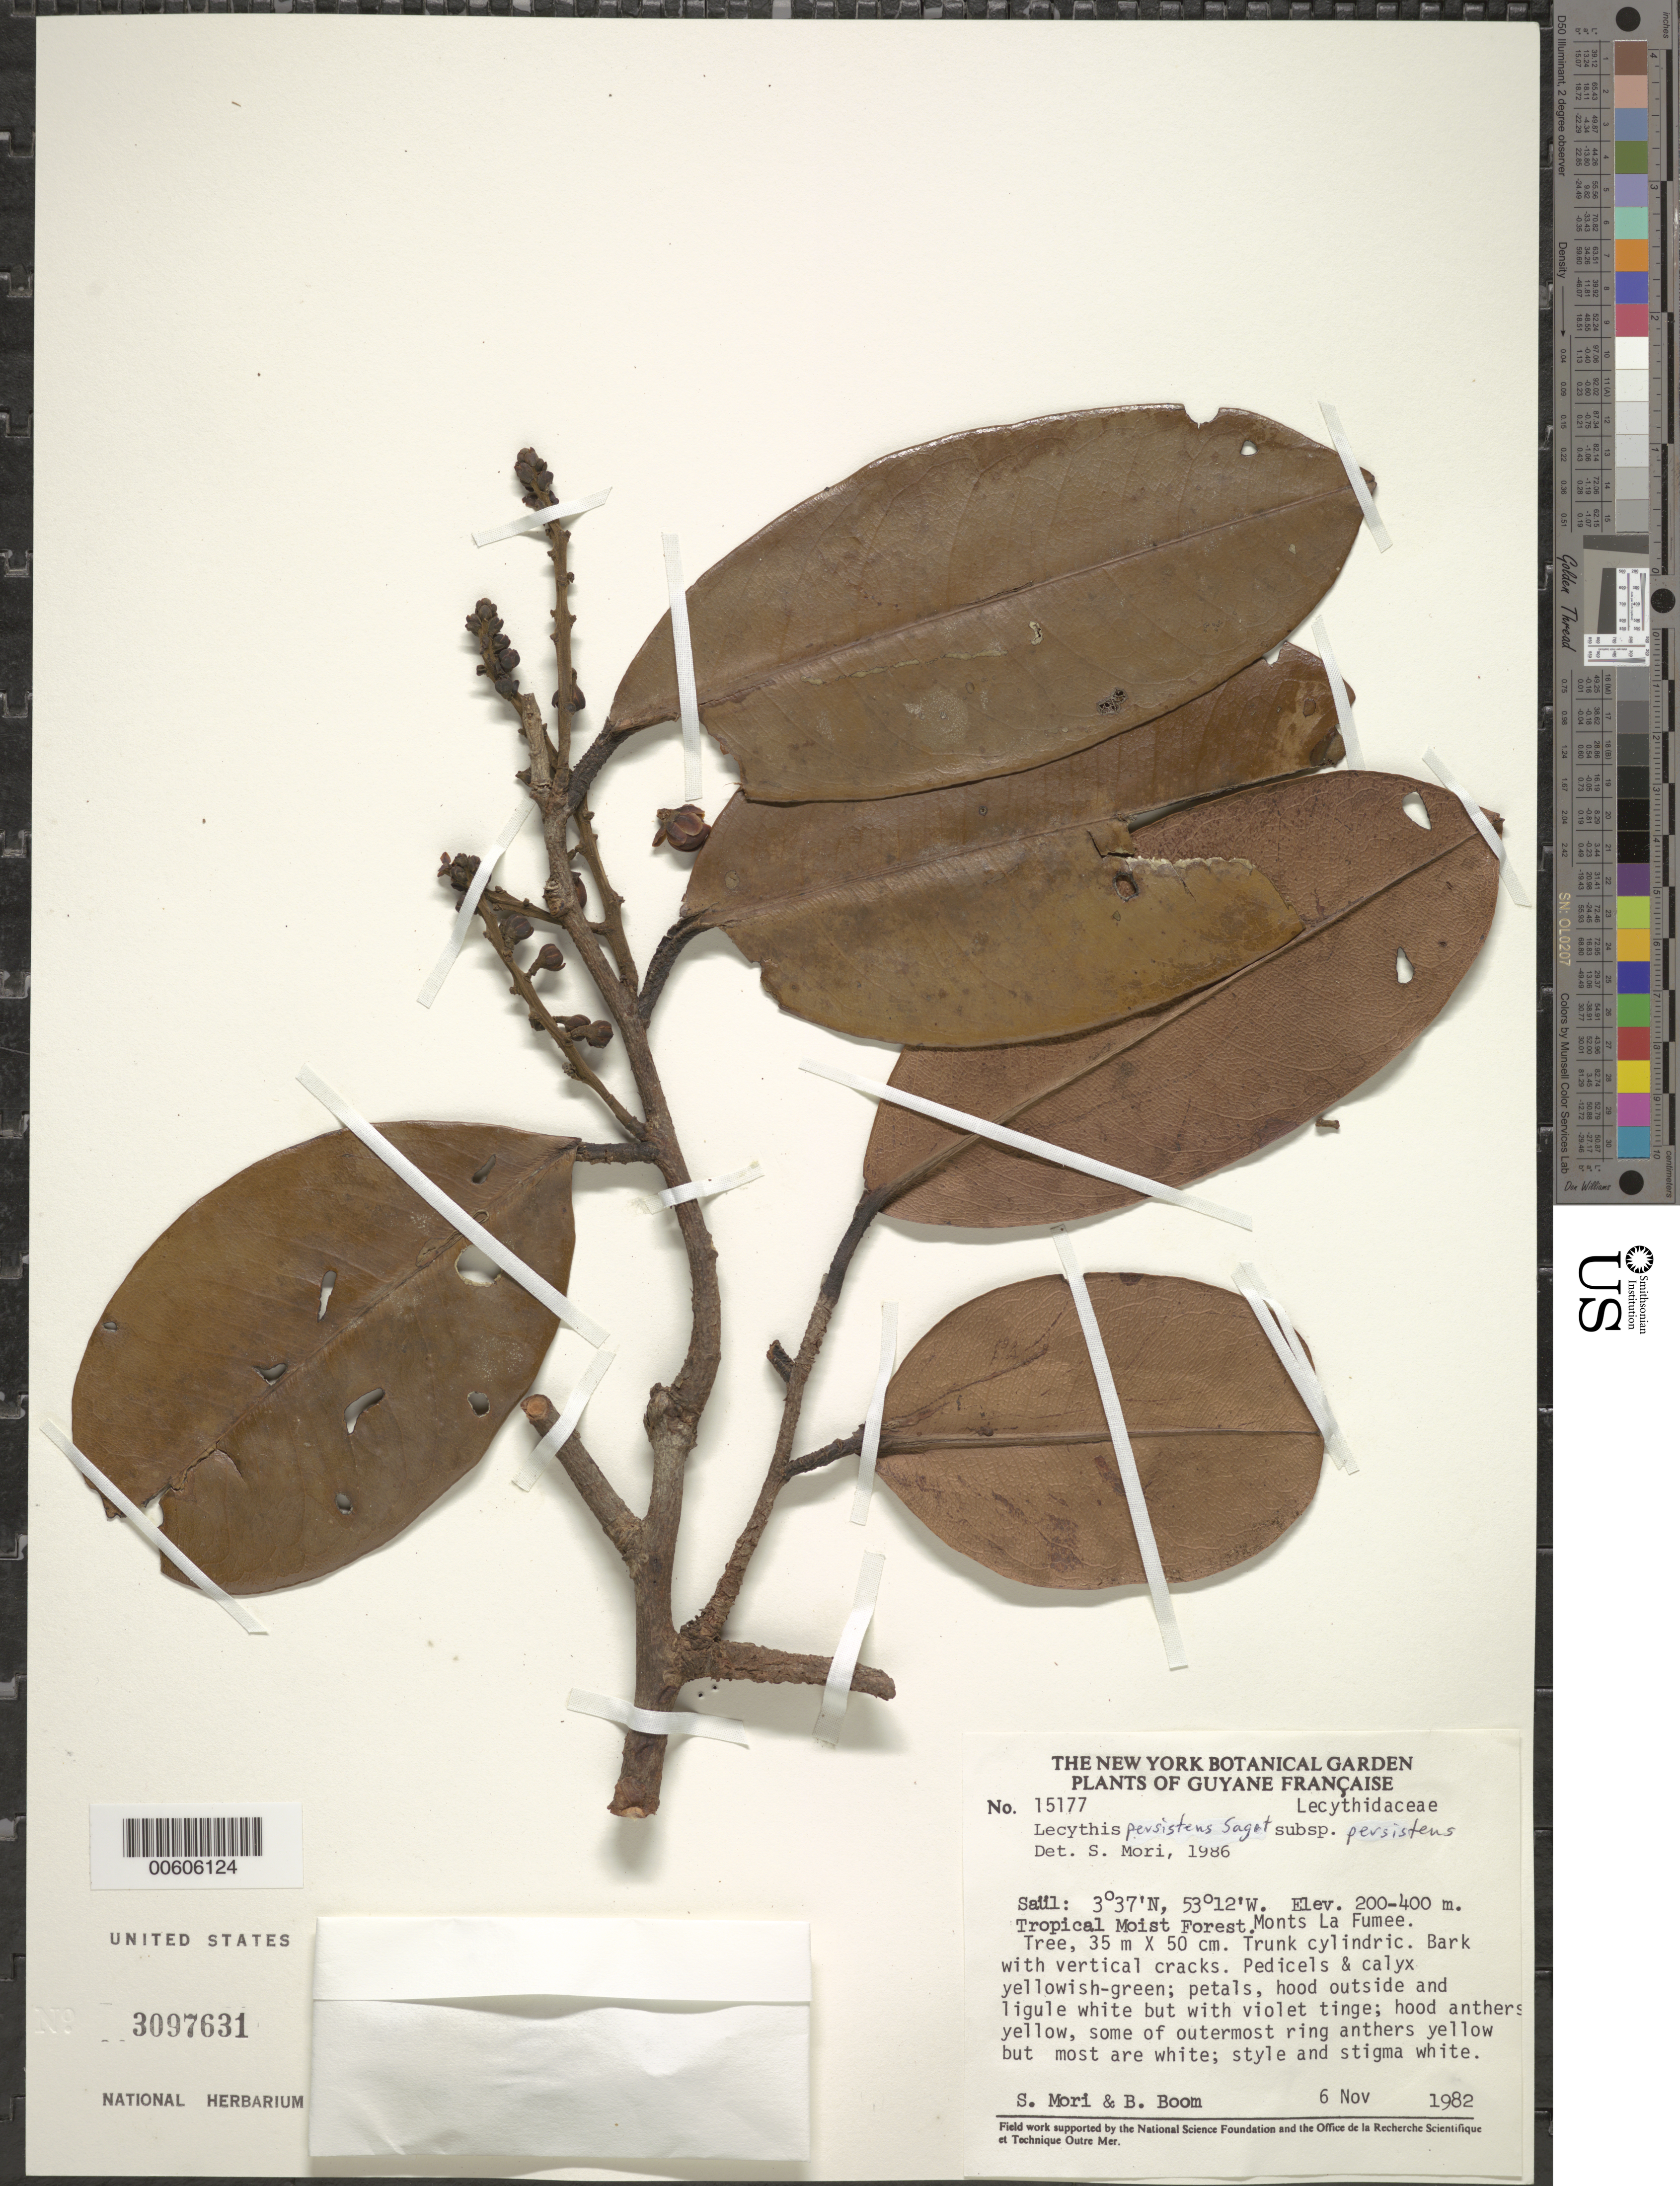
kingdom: Plantae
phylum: Tracheophyta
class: Magnoliopsida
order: Ericales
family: Lecythidaceae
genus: Lecythis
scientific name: Lecythis persistens subsp. persistens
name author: Sagot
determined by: Mori, Scott A.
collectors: S. Mori & B. M. Boom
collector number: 15177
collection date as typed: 6-Nov-82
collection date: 1982-11-06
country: French Guiana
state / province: Saint-Laurent-du-Maroni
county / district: Saül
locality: Saül, Monts La Fumée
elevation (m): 200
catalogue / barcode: US 3097631